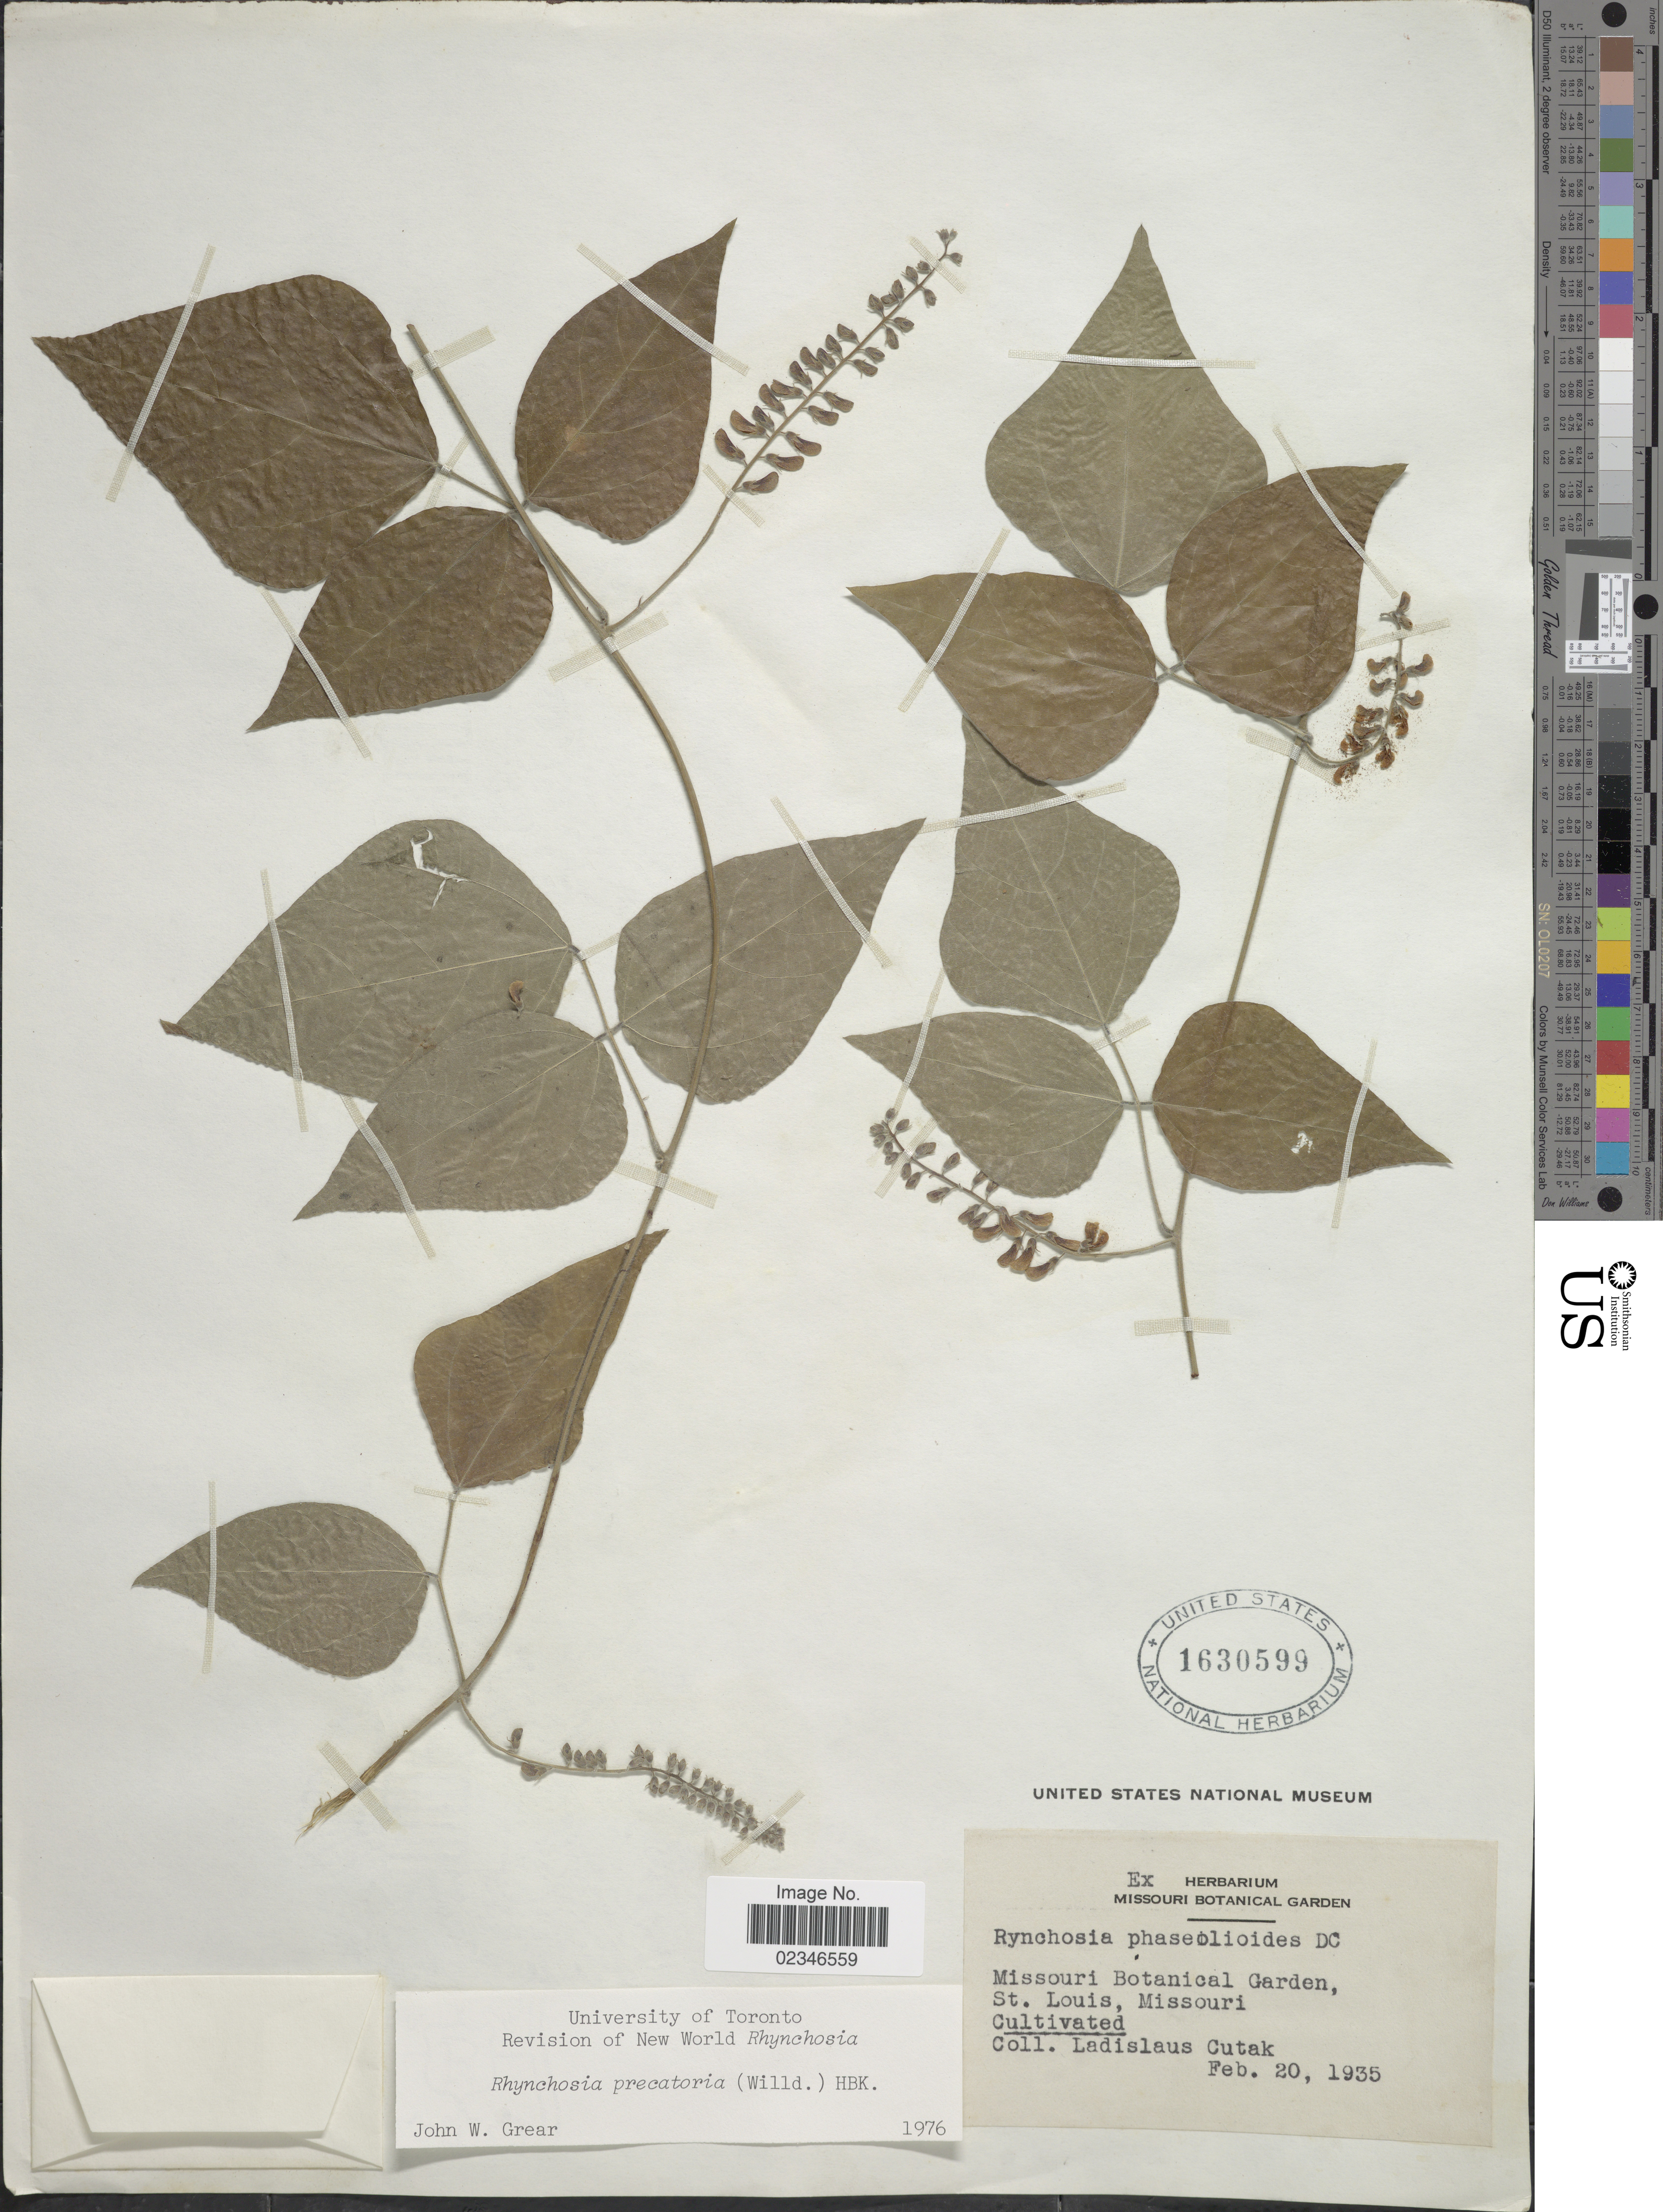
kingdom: Plantae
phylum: Tracheophyta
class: Magnoliopsida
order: Fabales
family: Fabaceae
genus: Rhynchosia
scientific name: Rhynchosia precatoria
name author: (Willd.) DC.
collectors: L. Cutak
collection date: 1935-02-20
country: United States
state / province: Missouri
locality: Missouri Botanical Garden, St. Louis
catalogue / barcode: US 1630599